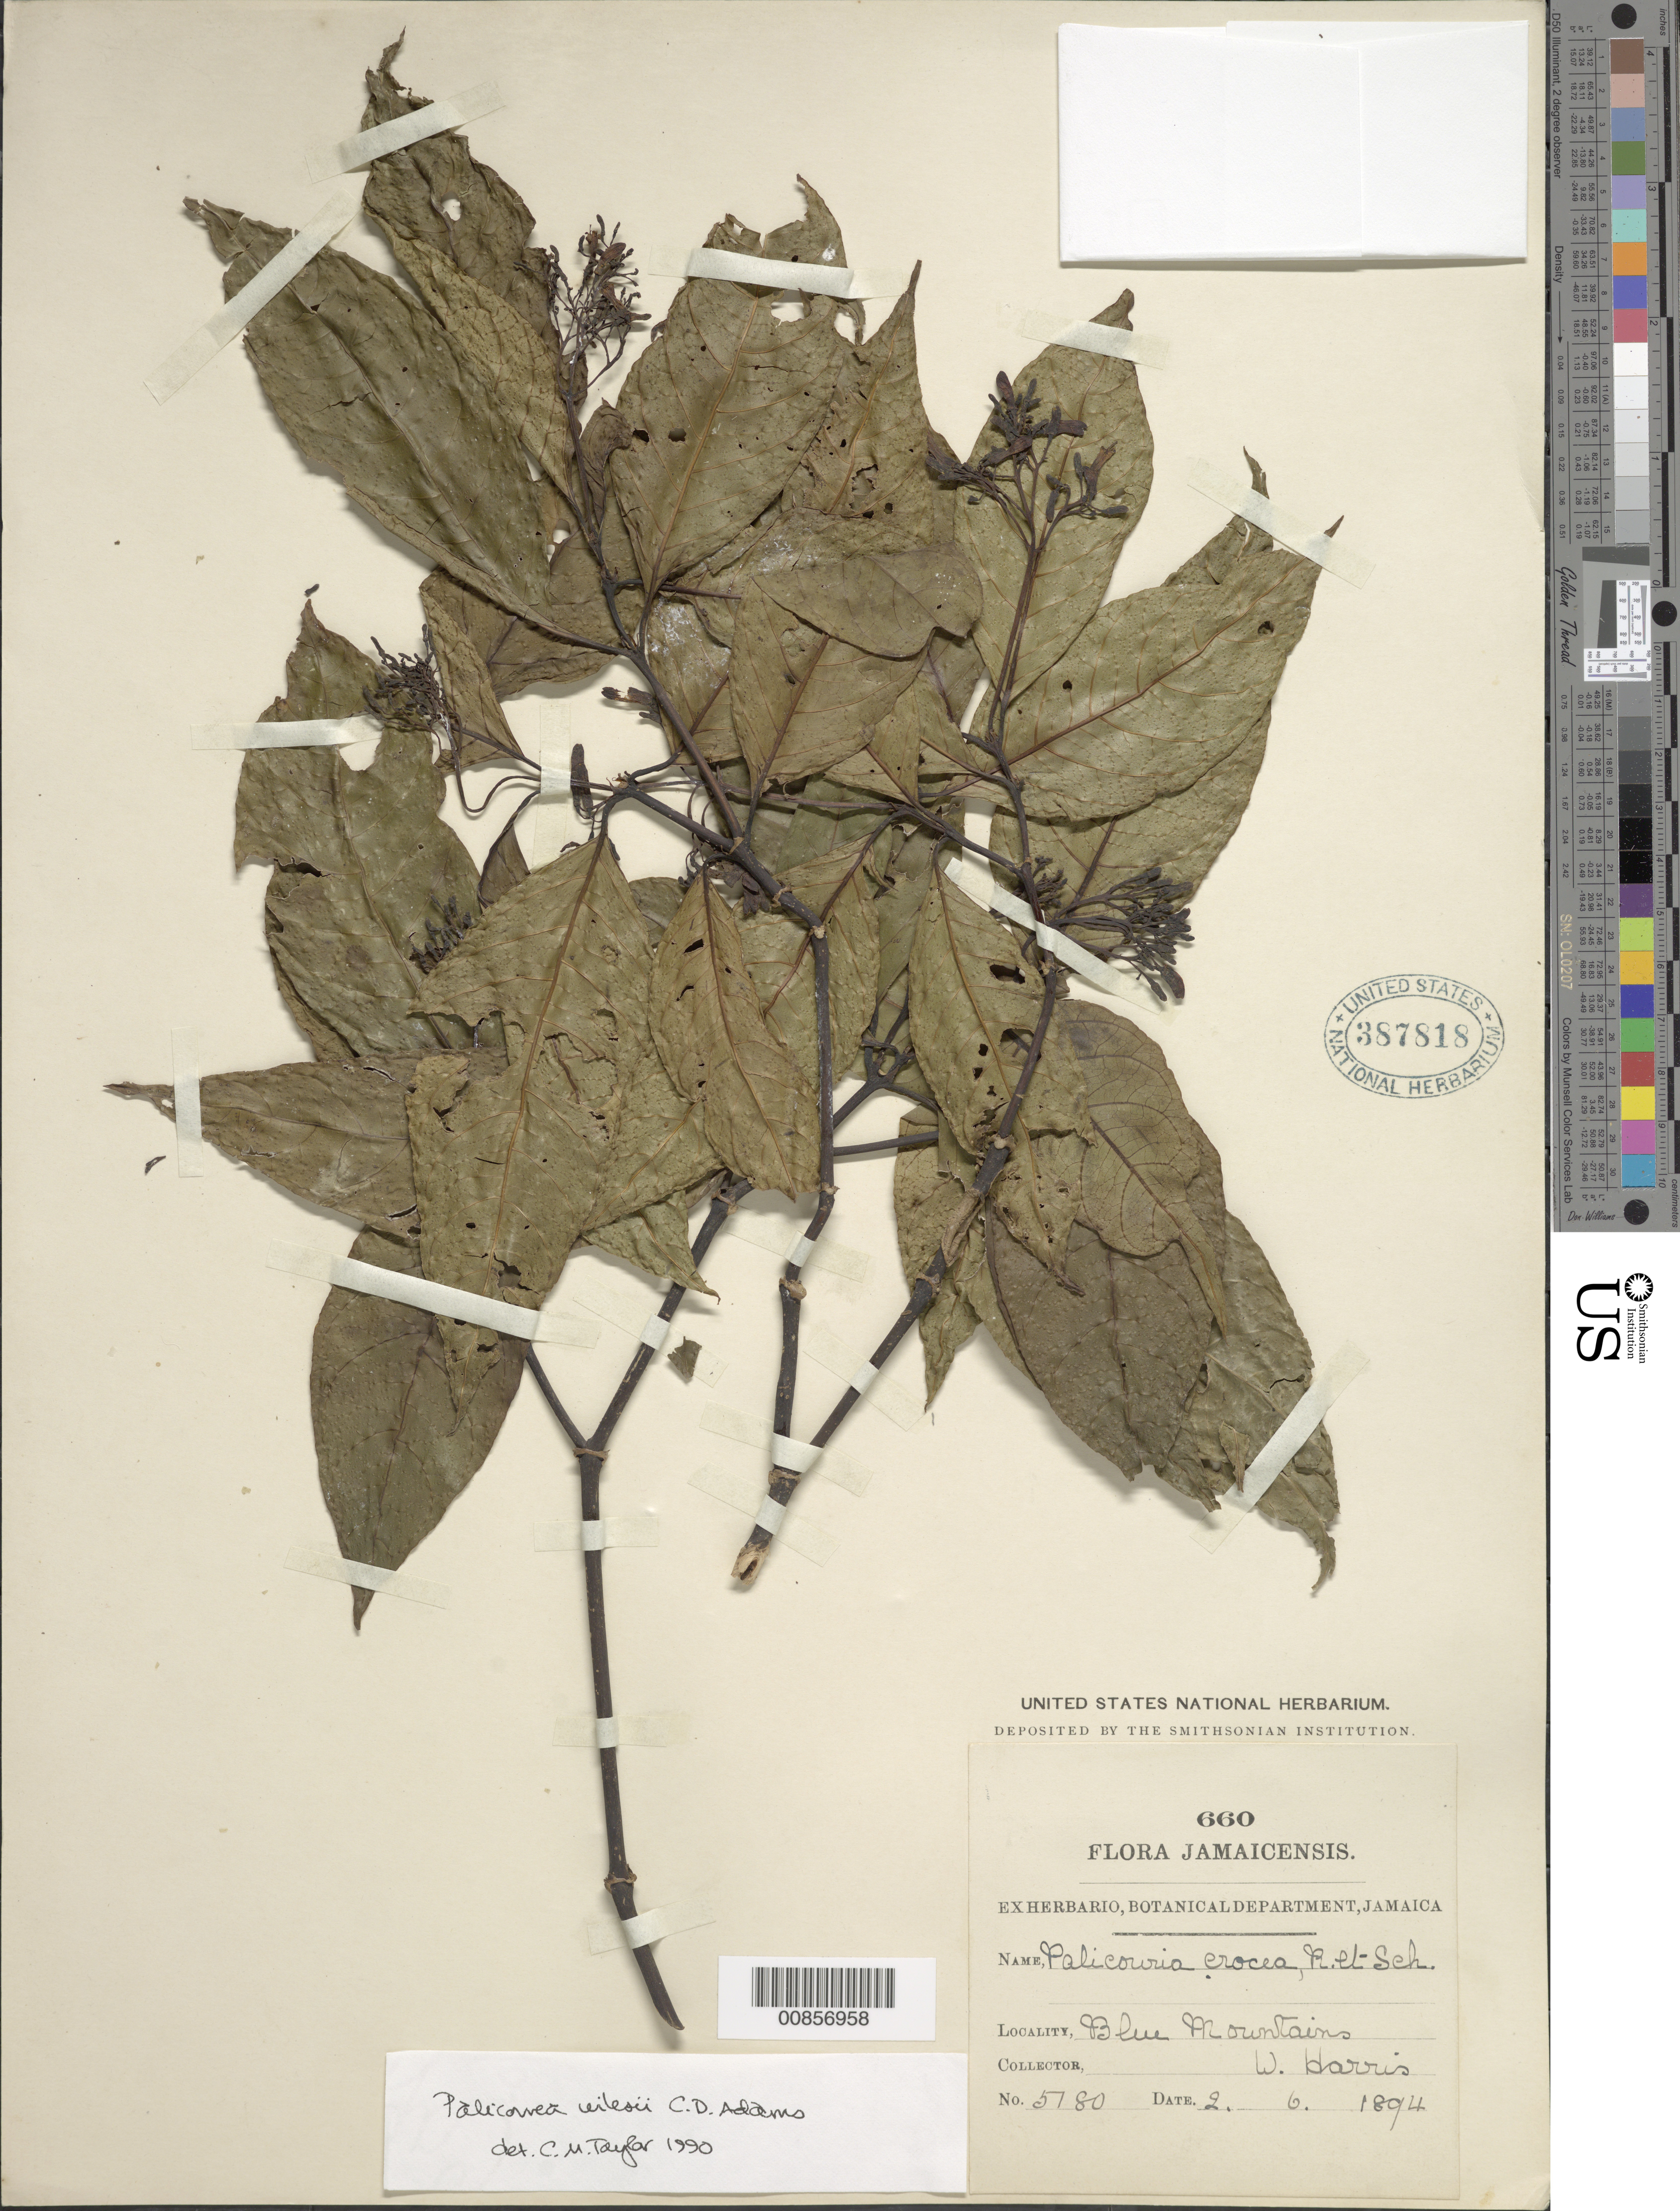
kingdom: Plantae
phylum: Tracheophyta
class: Magnoliopsida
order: Gentianales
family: Rubiaceae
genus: Palicourea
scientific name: Palicourea wilesii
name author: C.D. Adams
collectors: W. H. Harris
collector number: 5780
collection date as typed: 06 Feb 1894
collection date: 1894-02-06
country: Jamaica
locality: Blue Mountains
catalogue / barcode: US 387818